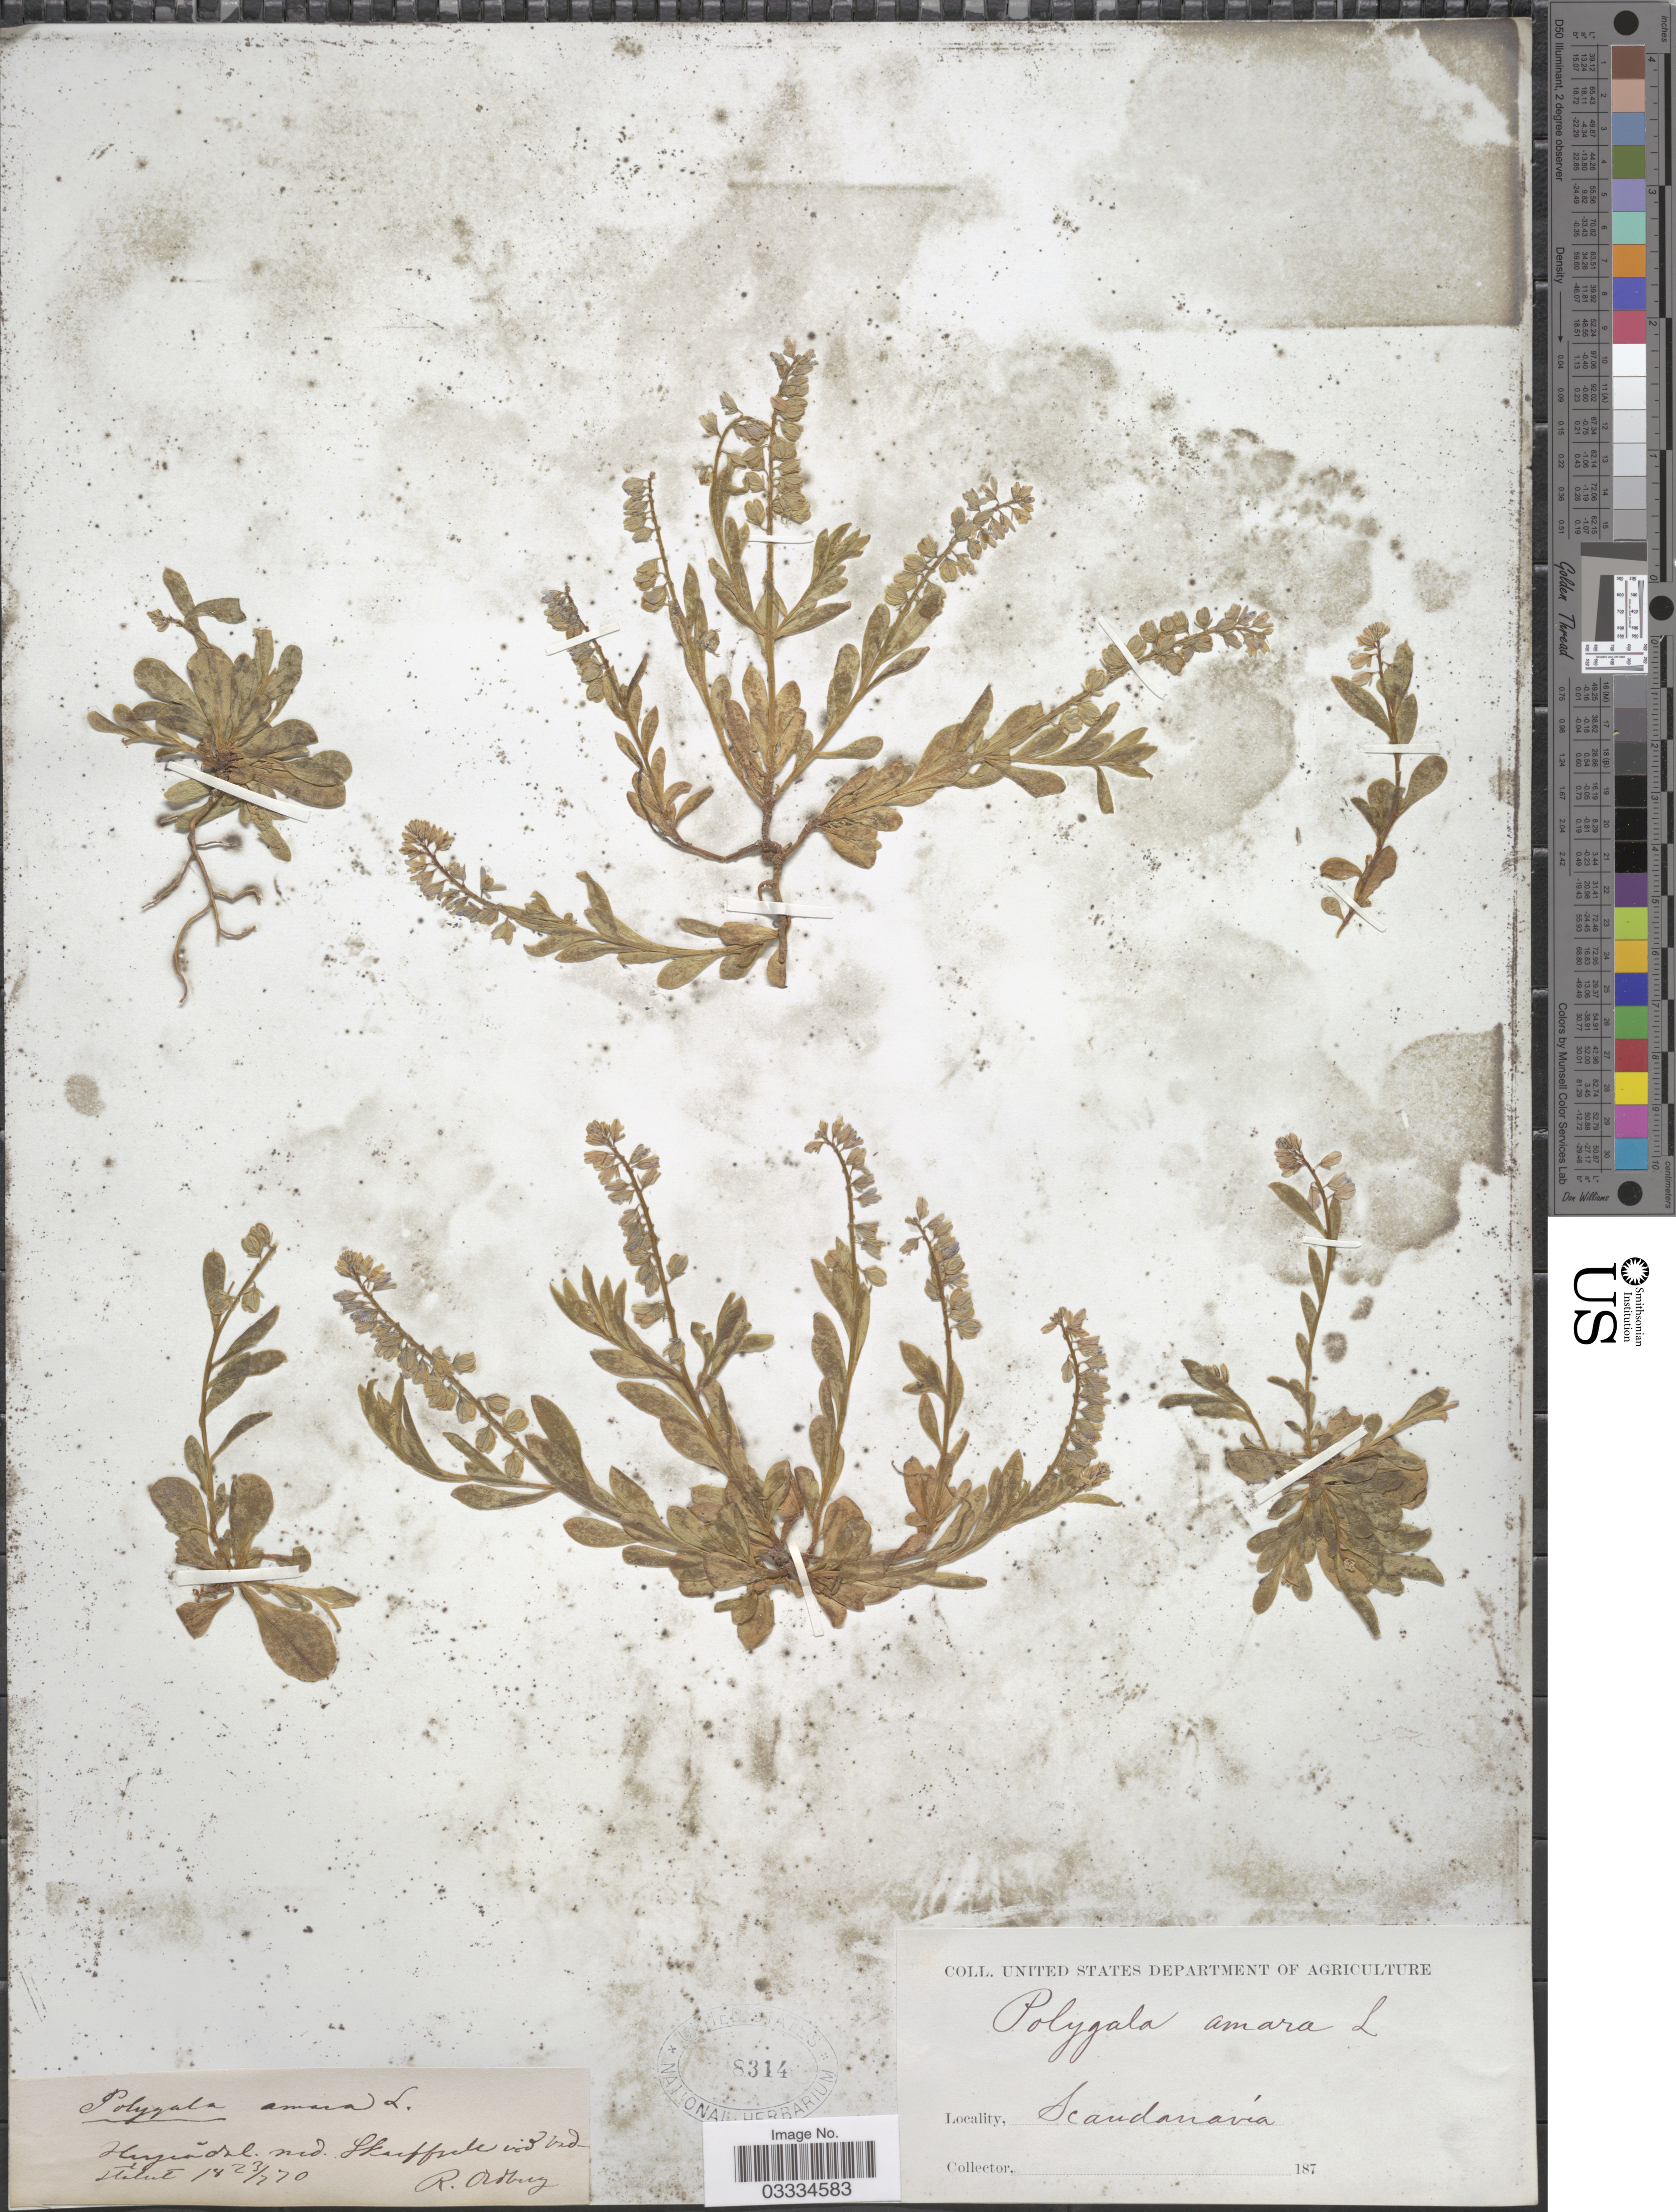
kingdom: Plantae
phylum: Tracheophyta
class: Magnoliopsida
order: Fabales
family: Polygalaceae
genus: Polygala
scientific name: Polygala amara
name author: L.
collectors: R. Oldburg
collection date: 1870-07-23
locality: Huyiadal. md. Skauffule wid und. [interpreted] Scandanavia.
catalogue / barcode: US 8314